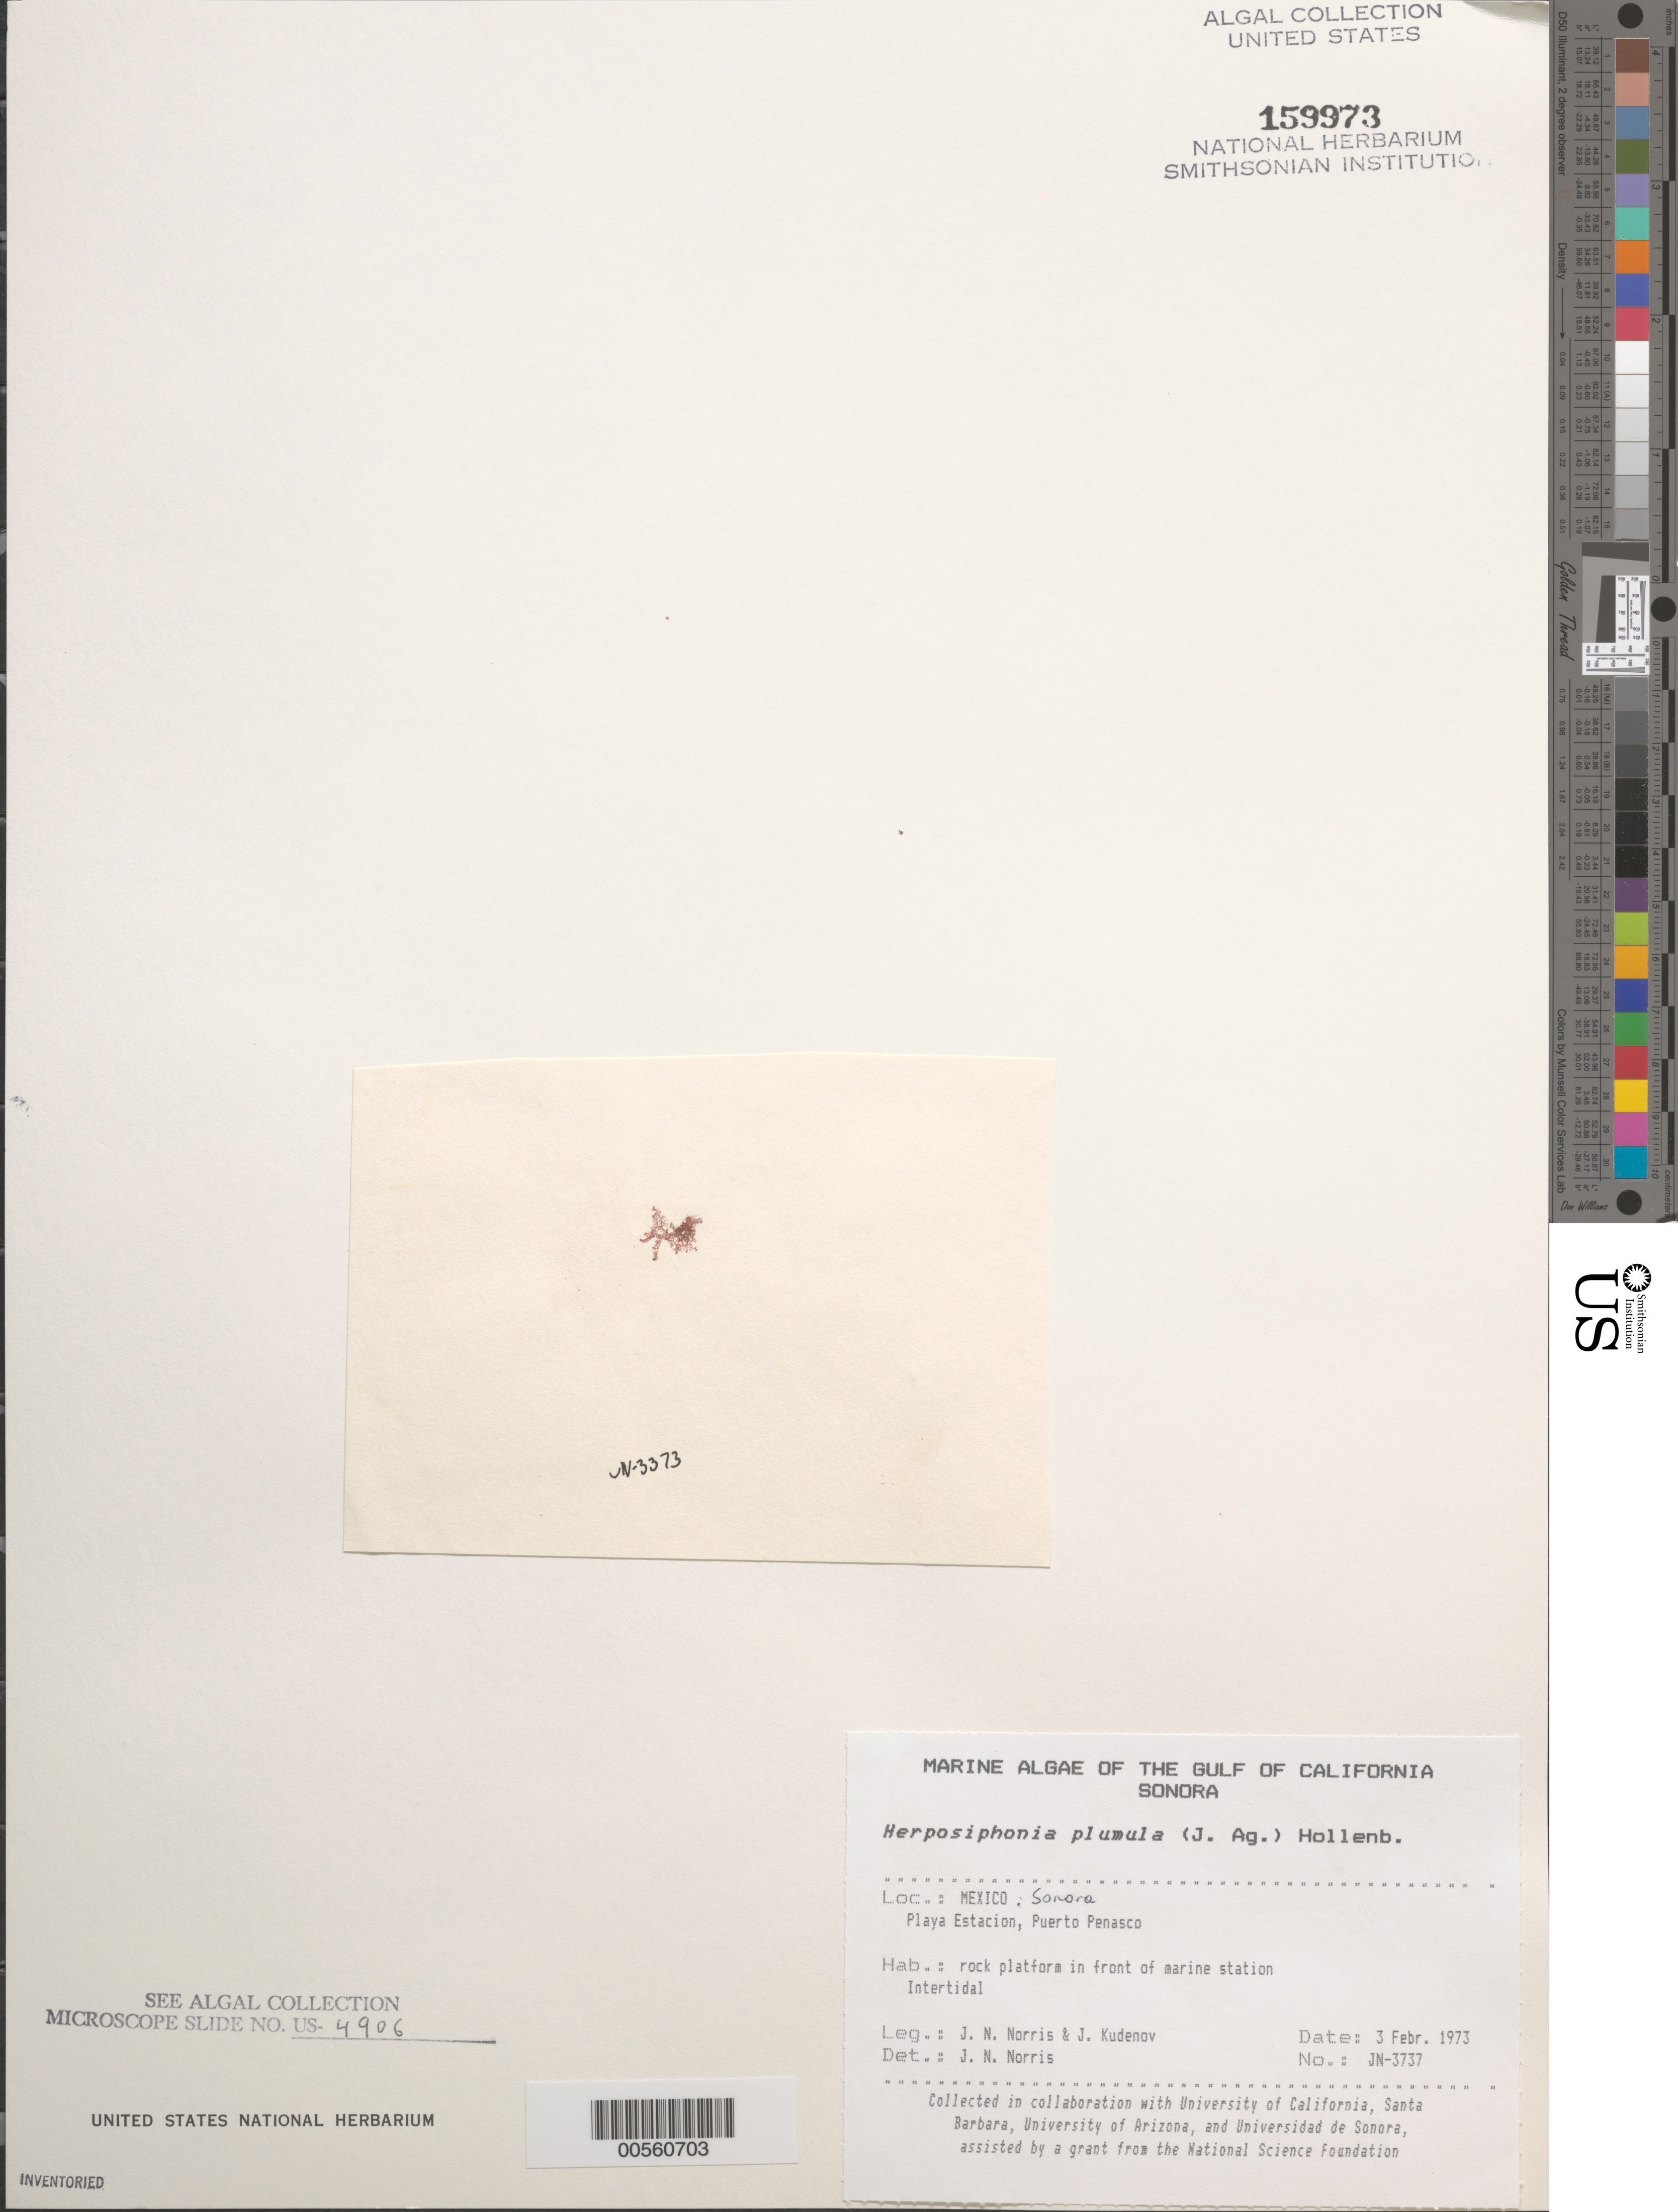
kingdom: Plantae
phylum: Rhodophyta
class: Florideophyceae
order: Ceramiales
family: Rhodomelaceae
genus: Herposiphonia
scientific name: Herposiphonia plumula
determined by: Norris, James N.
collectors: J. N. Norris & J. Kudenov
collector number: JN-3737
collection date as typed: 03 Feb 1973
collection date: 1973-02-03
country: Mexico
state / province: Sonora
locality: Playa Estacion, Puerto Penasco, marine station shore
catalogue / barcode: US 159973